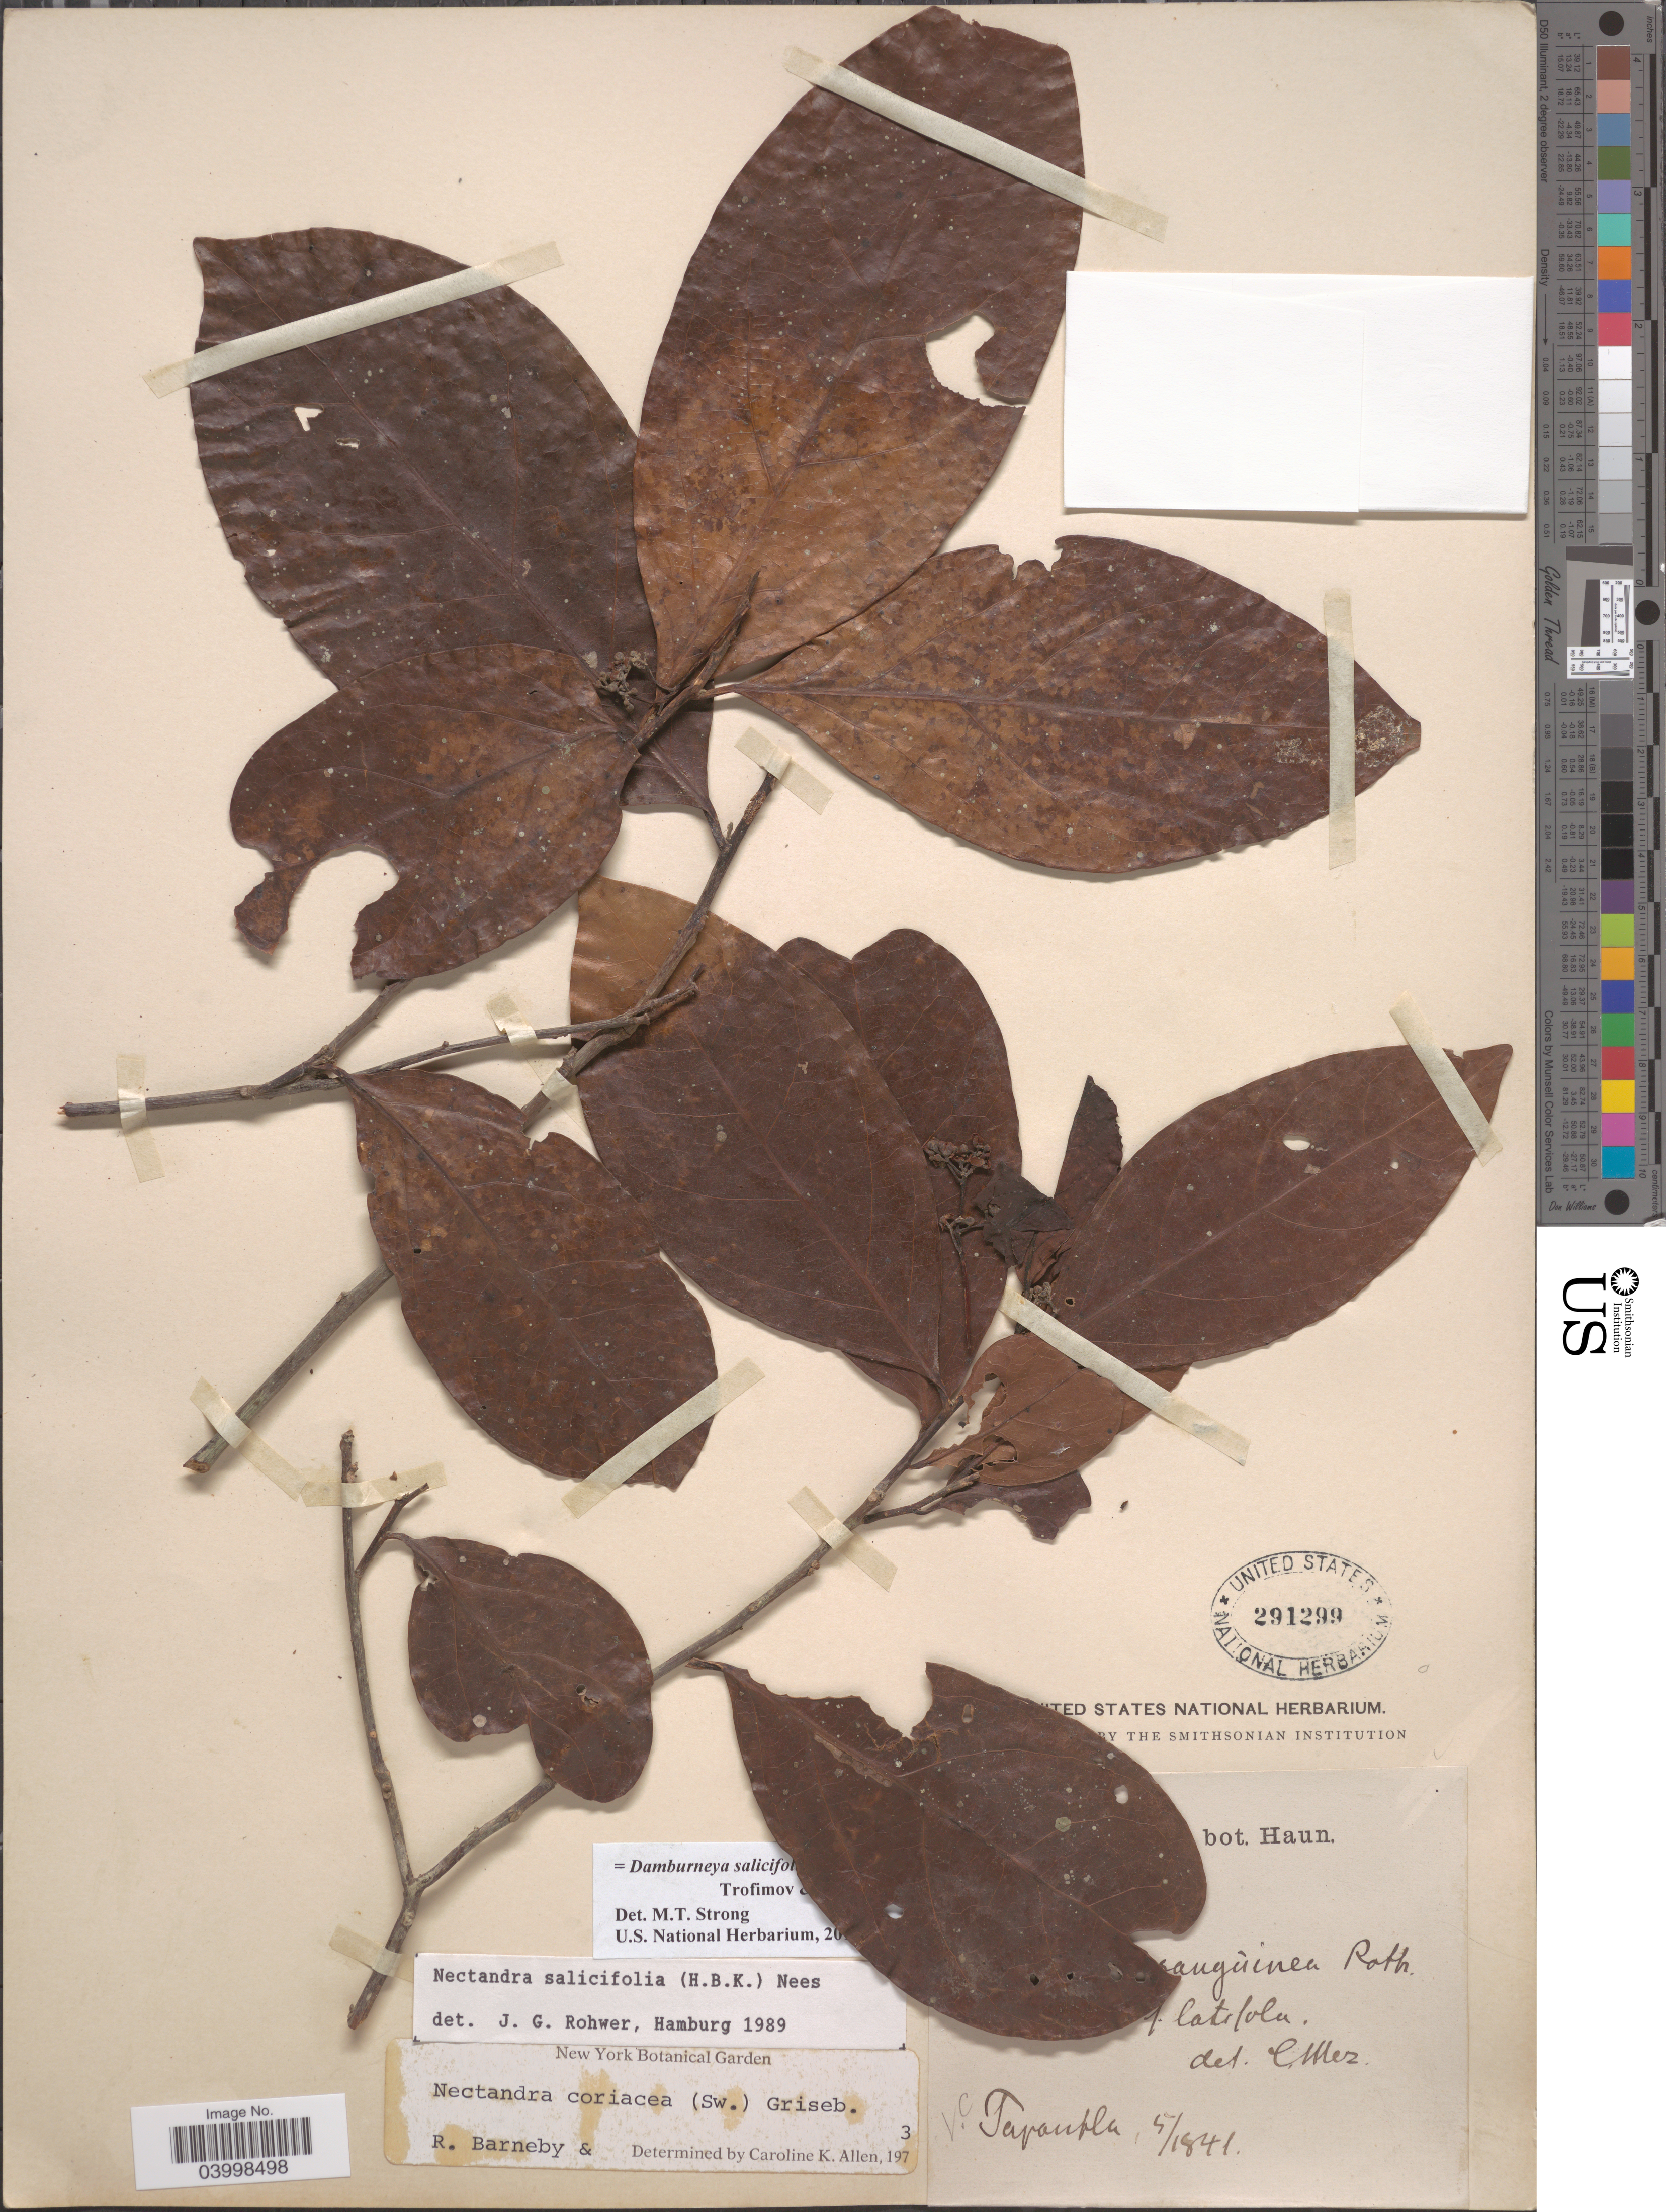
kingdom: Plantae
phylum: Tracheophyta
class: Magnoliopsida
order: Laurales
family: Lauraceae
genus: Damburneya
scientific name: Damburneya salicifolia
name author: (Kunth) Trofimov & Rohwer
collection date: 1841-05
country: Mexico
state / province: Veracruz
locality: Tapantla.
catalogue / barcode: US 291299